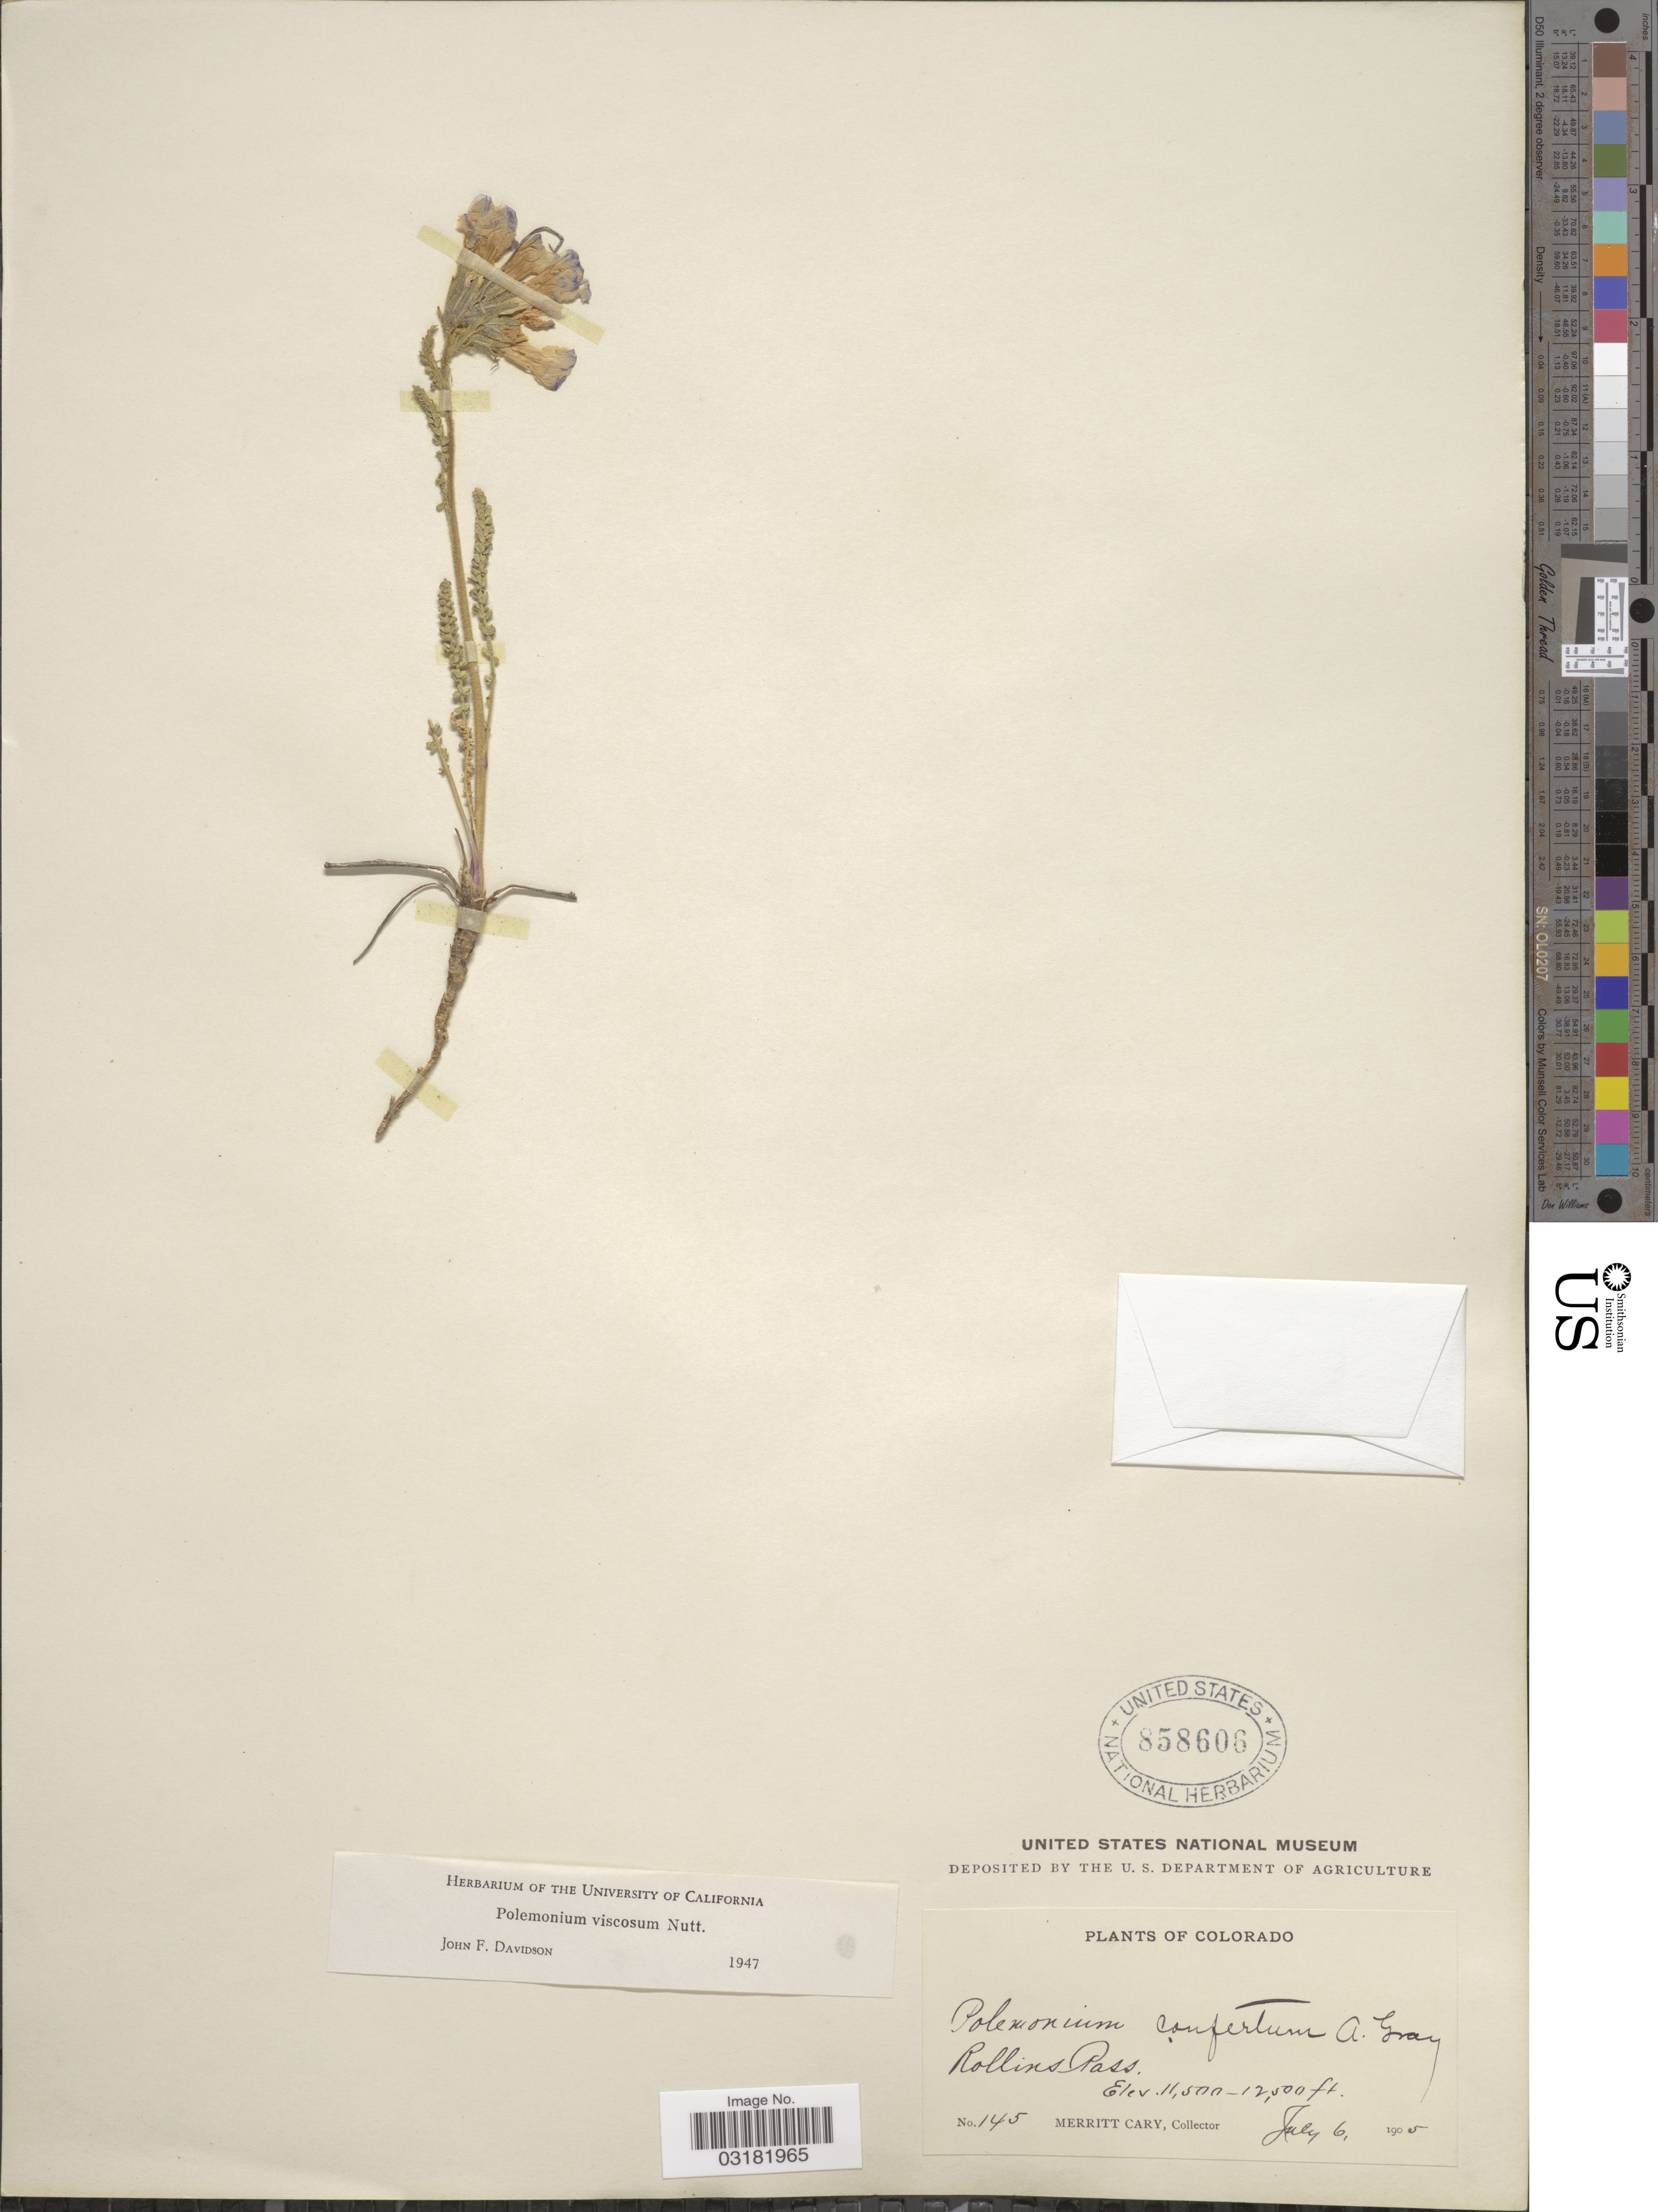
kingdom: Plantae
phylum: Tracheophyta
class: Magnoliopsida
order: Ericales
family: Polemoniaceae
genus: Polemonium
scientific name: Polemonium viscosum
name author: Nutt.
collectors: C. Merritt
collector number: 145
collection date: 1905-07-06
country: United States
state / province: Colorado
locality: Rollins Pass.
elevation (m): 3505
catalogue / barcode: US 858606